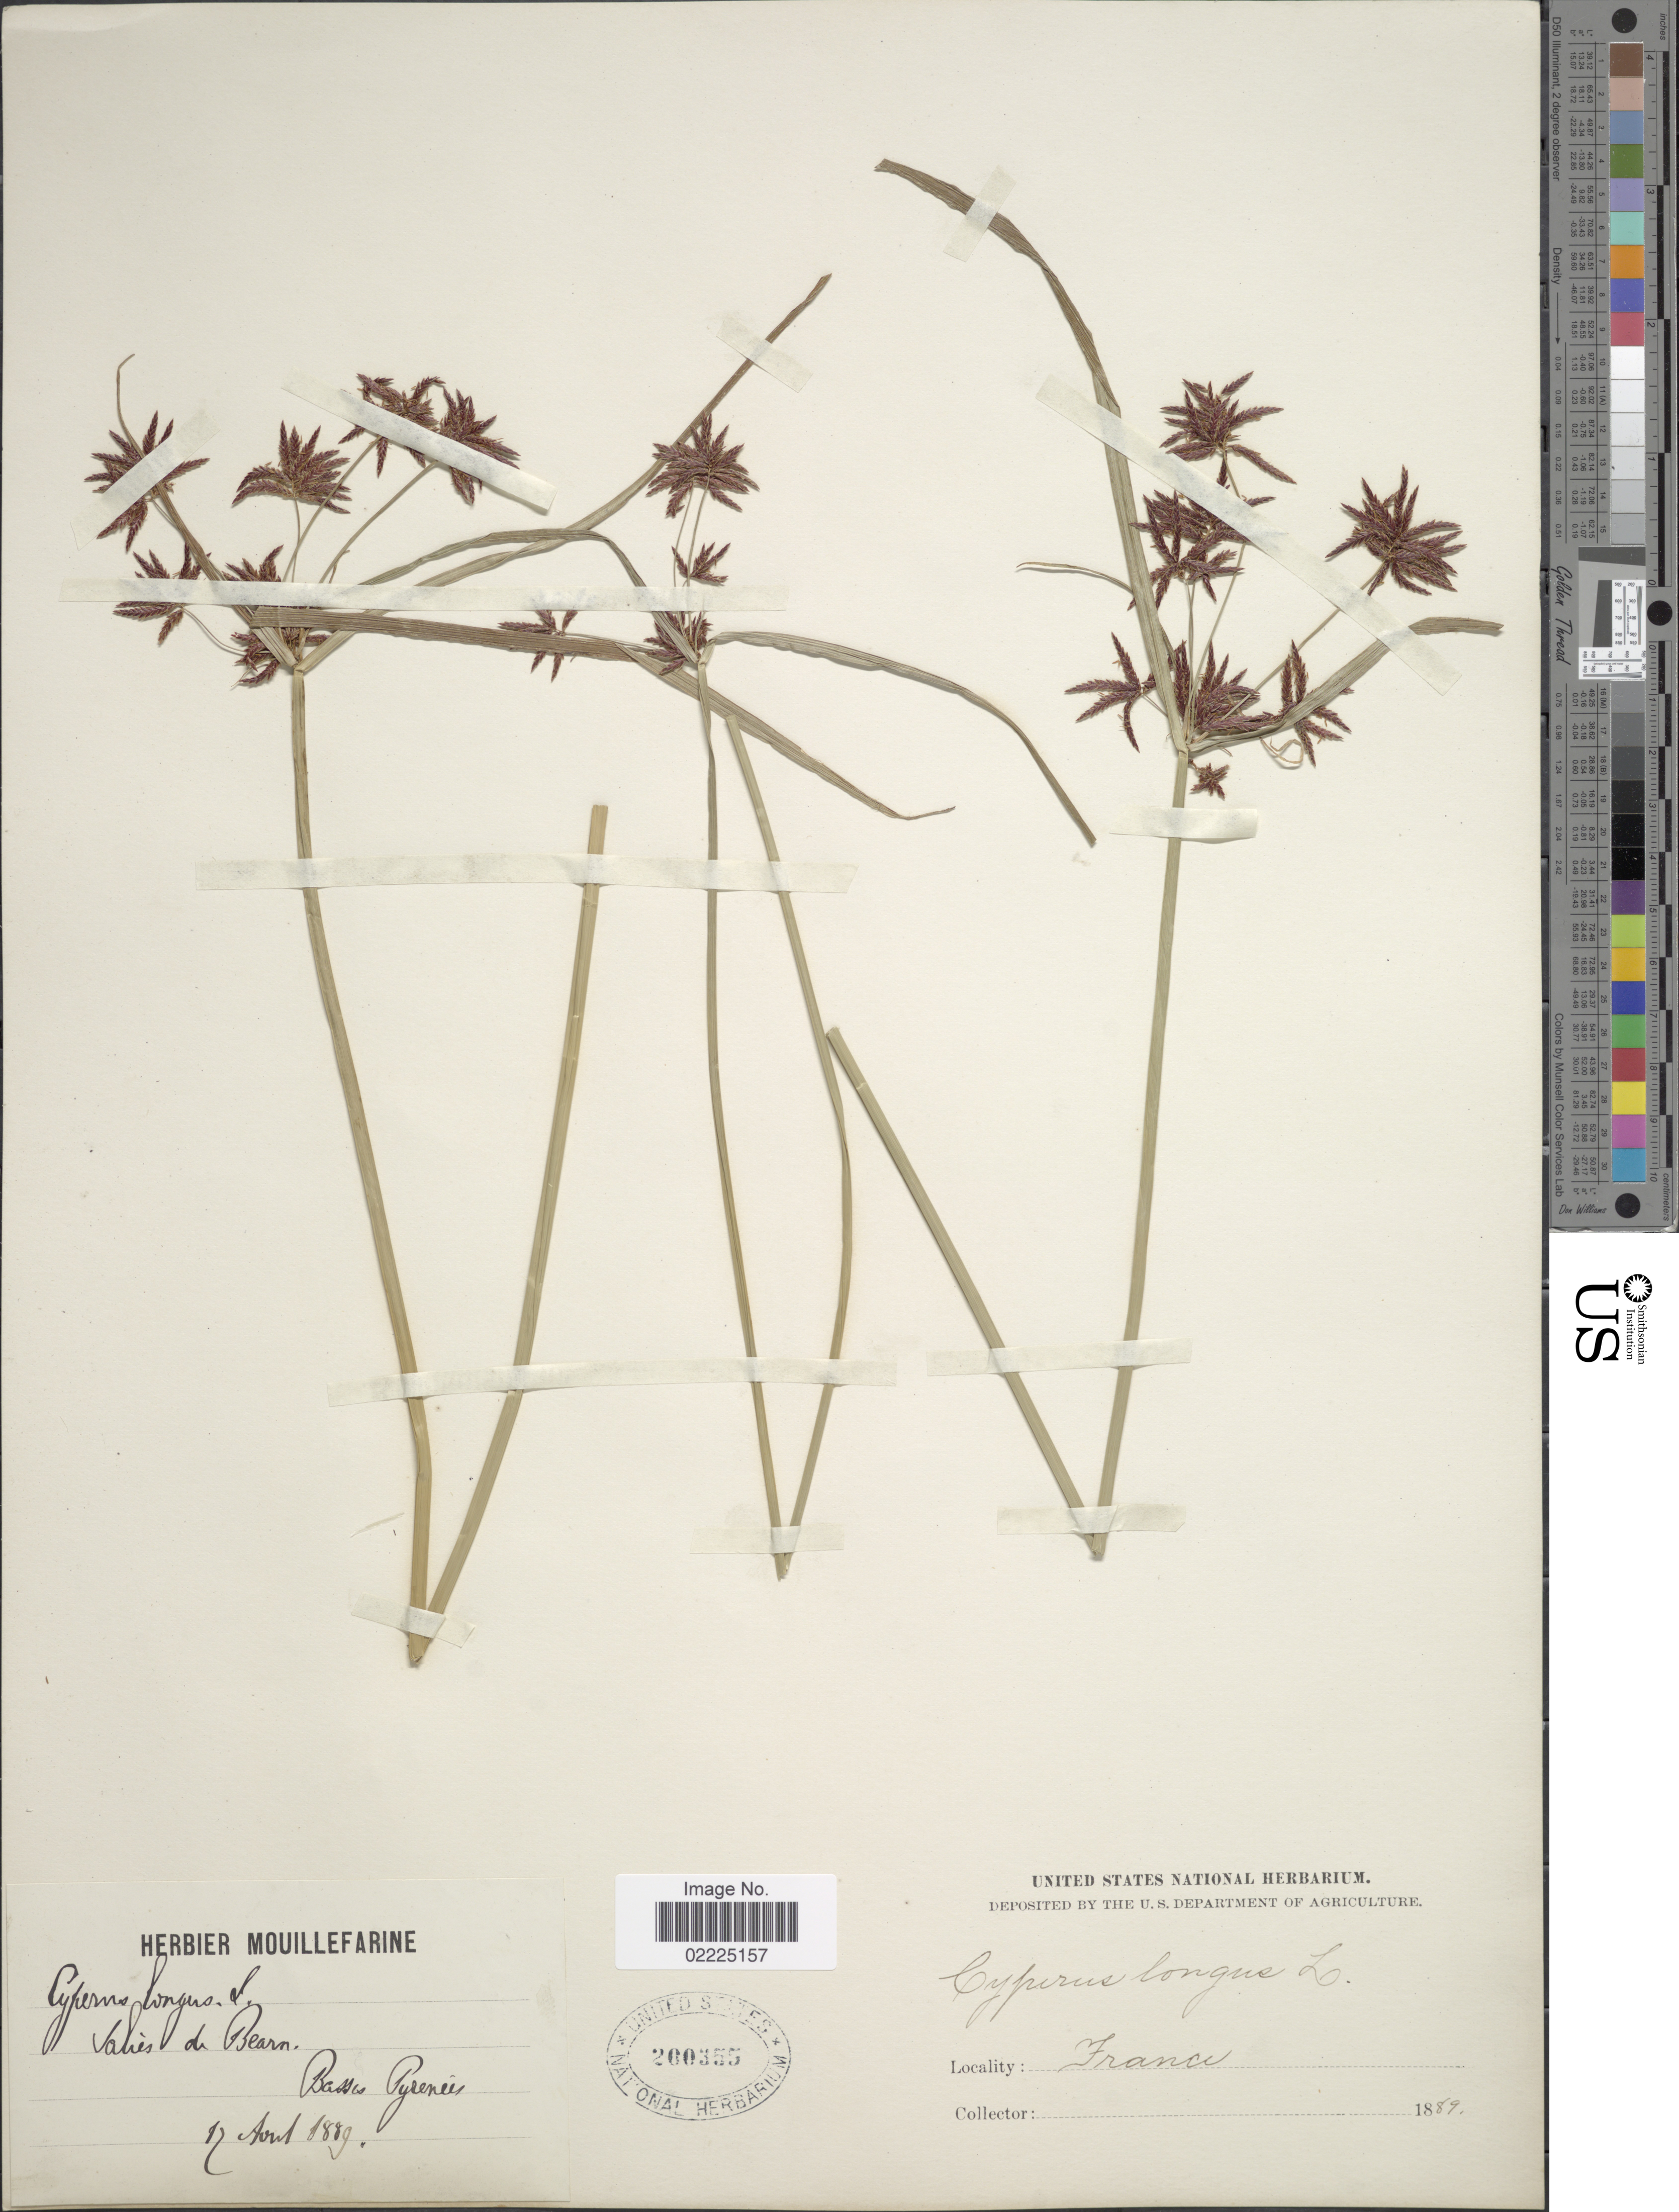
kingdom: Plantae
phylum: Tracheophyta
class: Liliopsida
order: Poales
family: Cyperaceae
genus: Cyperus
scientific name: Cyperus longus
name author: L.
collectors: ex herb. Mouillefarine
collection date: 1889-08-12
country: France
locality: Valies de Bearn, Basses Pyrenees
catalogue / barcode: US 260355